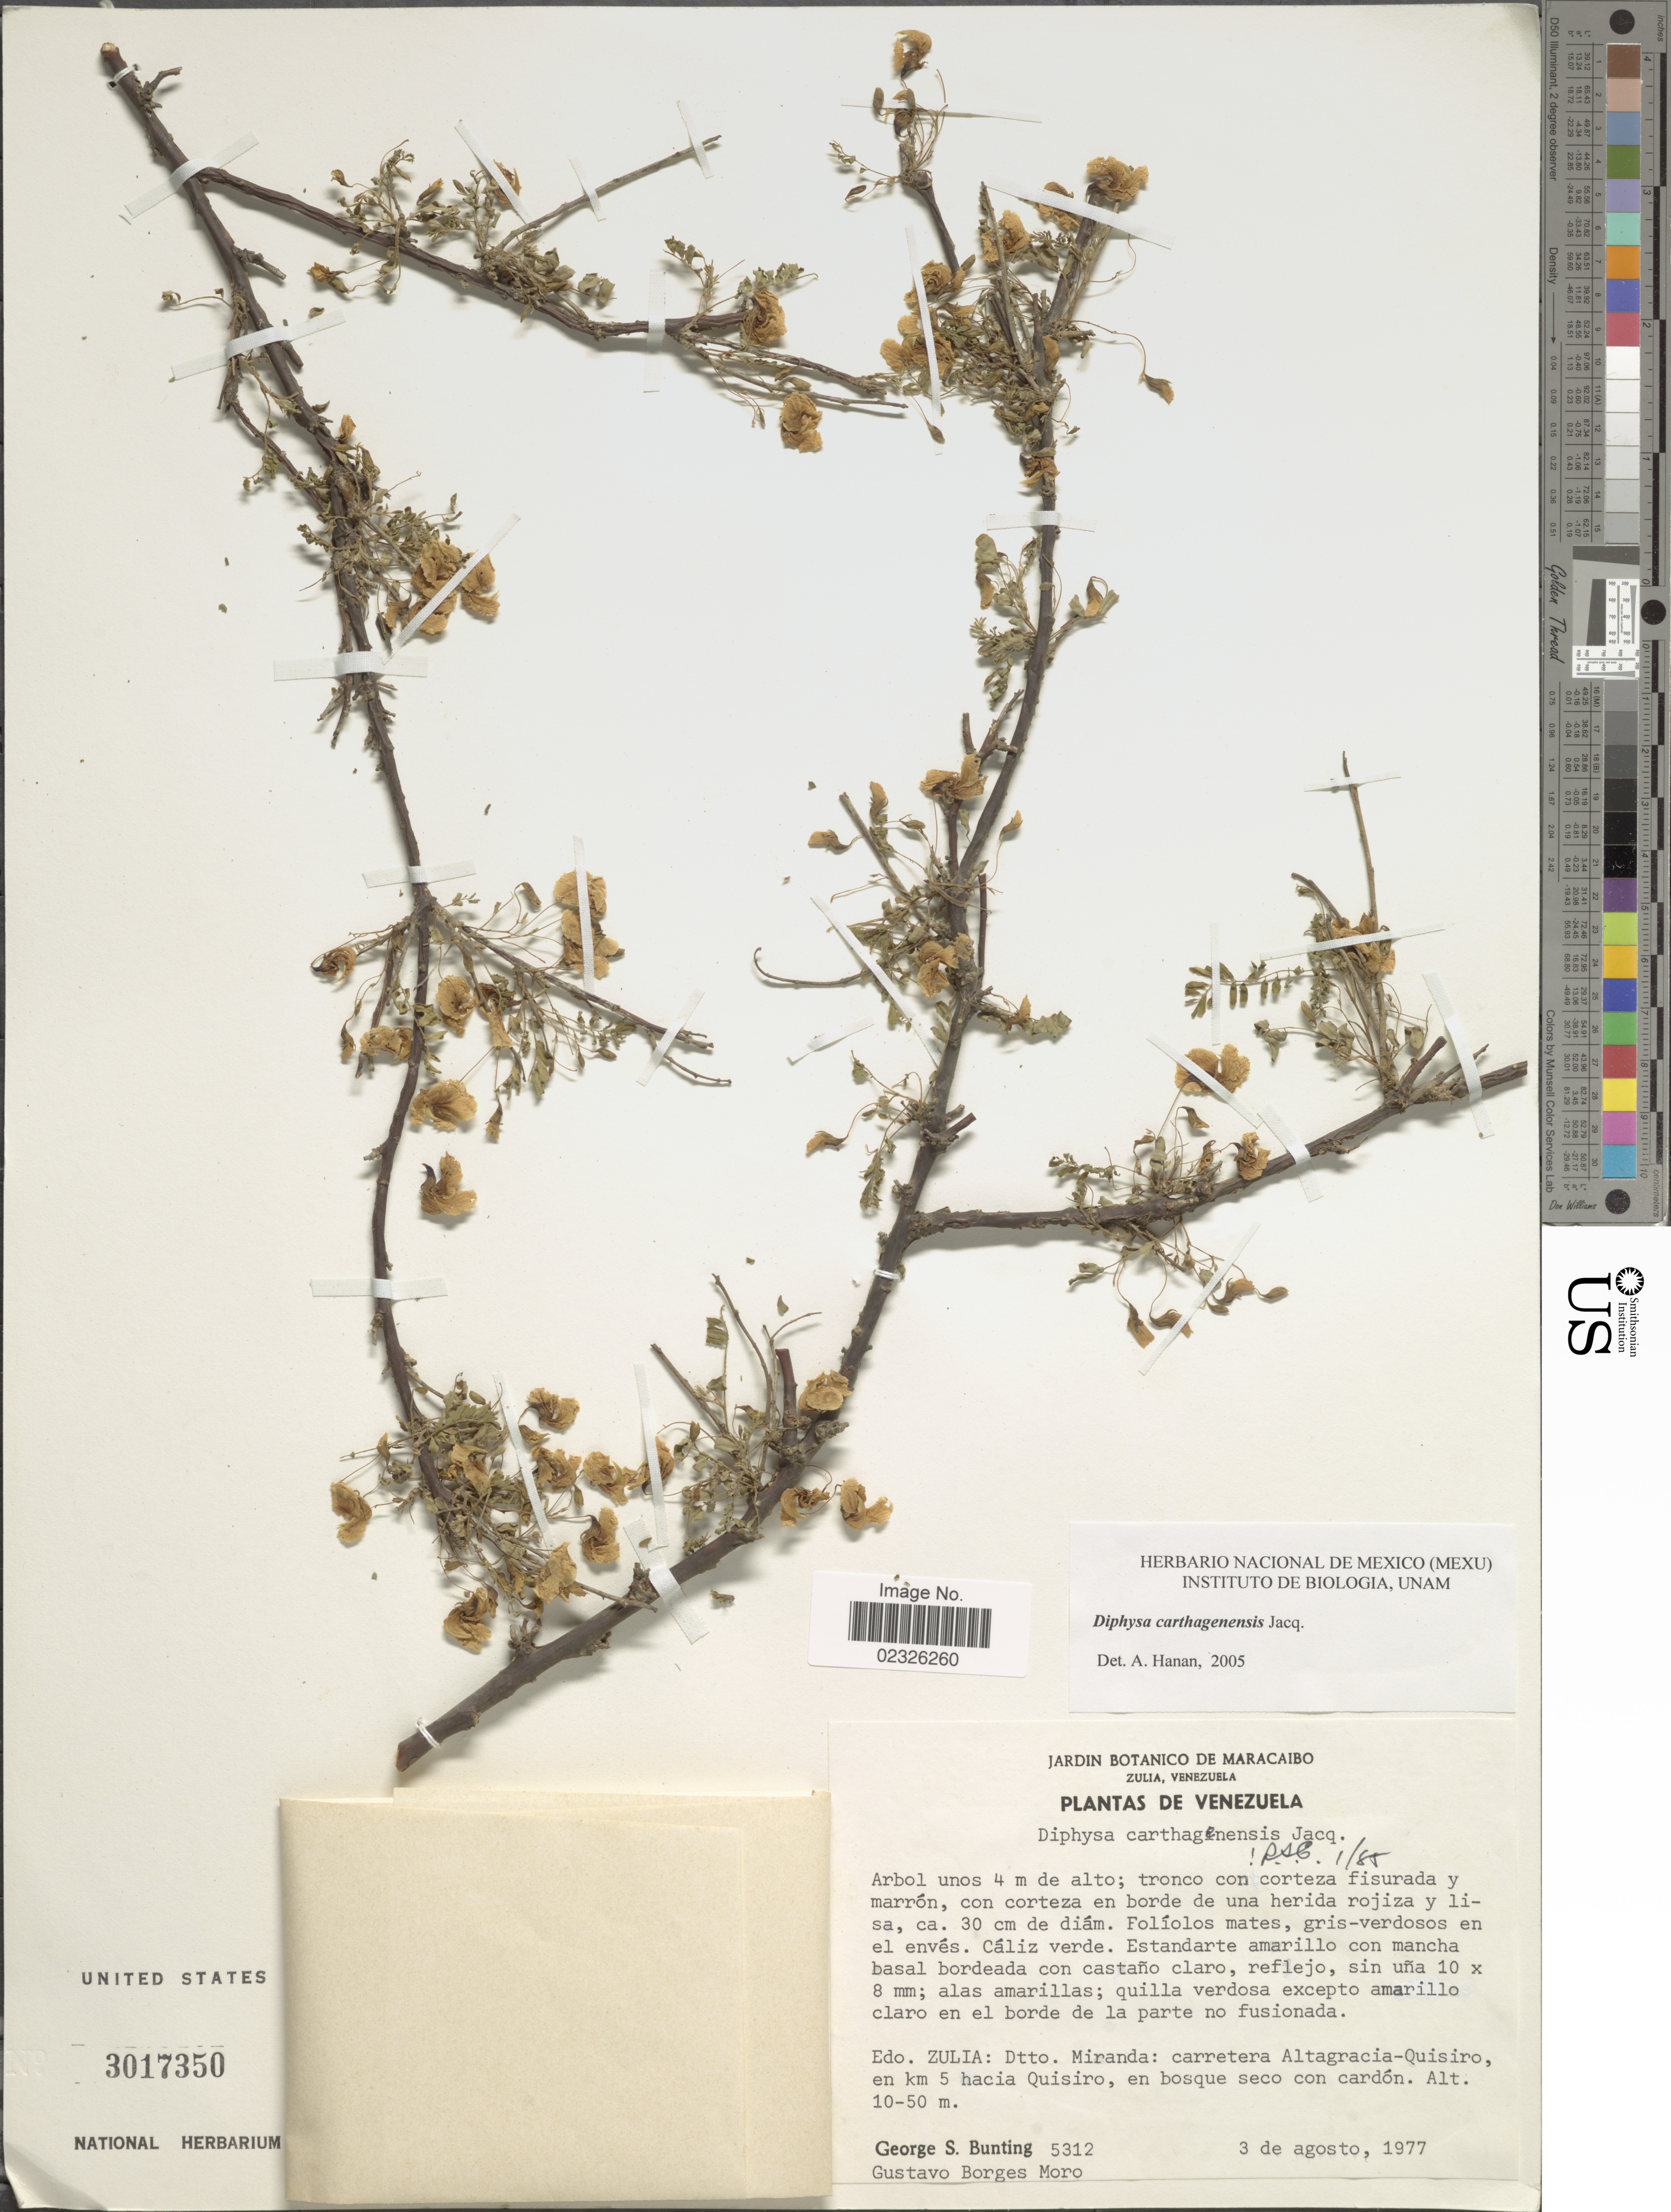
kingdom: Plantae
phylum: Tracheophyta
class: Magnoliopsida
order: Fabales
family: Fabaceae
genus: Diphysa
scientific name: Diphysa carthagenensis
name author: Jacq.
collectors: G. S. Bunting & G. Borges-M.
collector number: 5312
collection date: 1977-08-03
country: Venezuela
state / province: Zulia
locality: Edo. Zulia: Dtto. Miranda: carretera Altagracia-Quisiro, en km 5 hacia Quisiro, en bosque seco con cardon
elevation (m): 10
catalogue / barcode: US 3017350